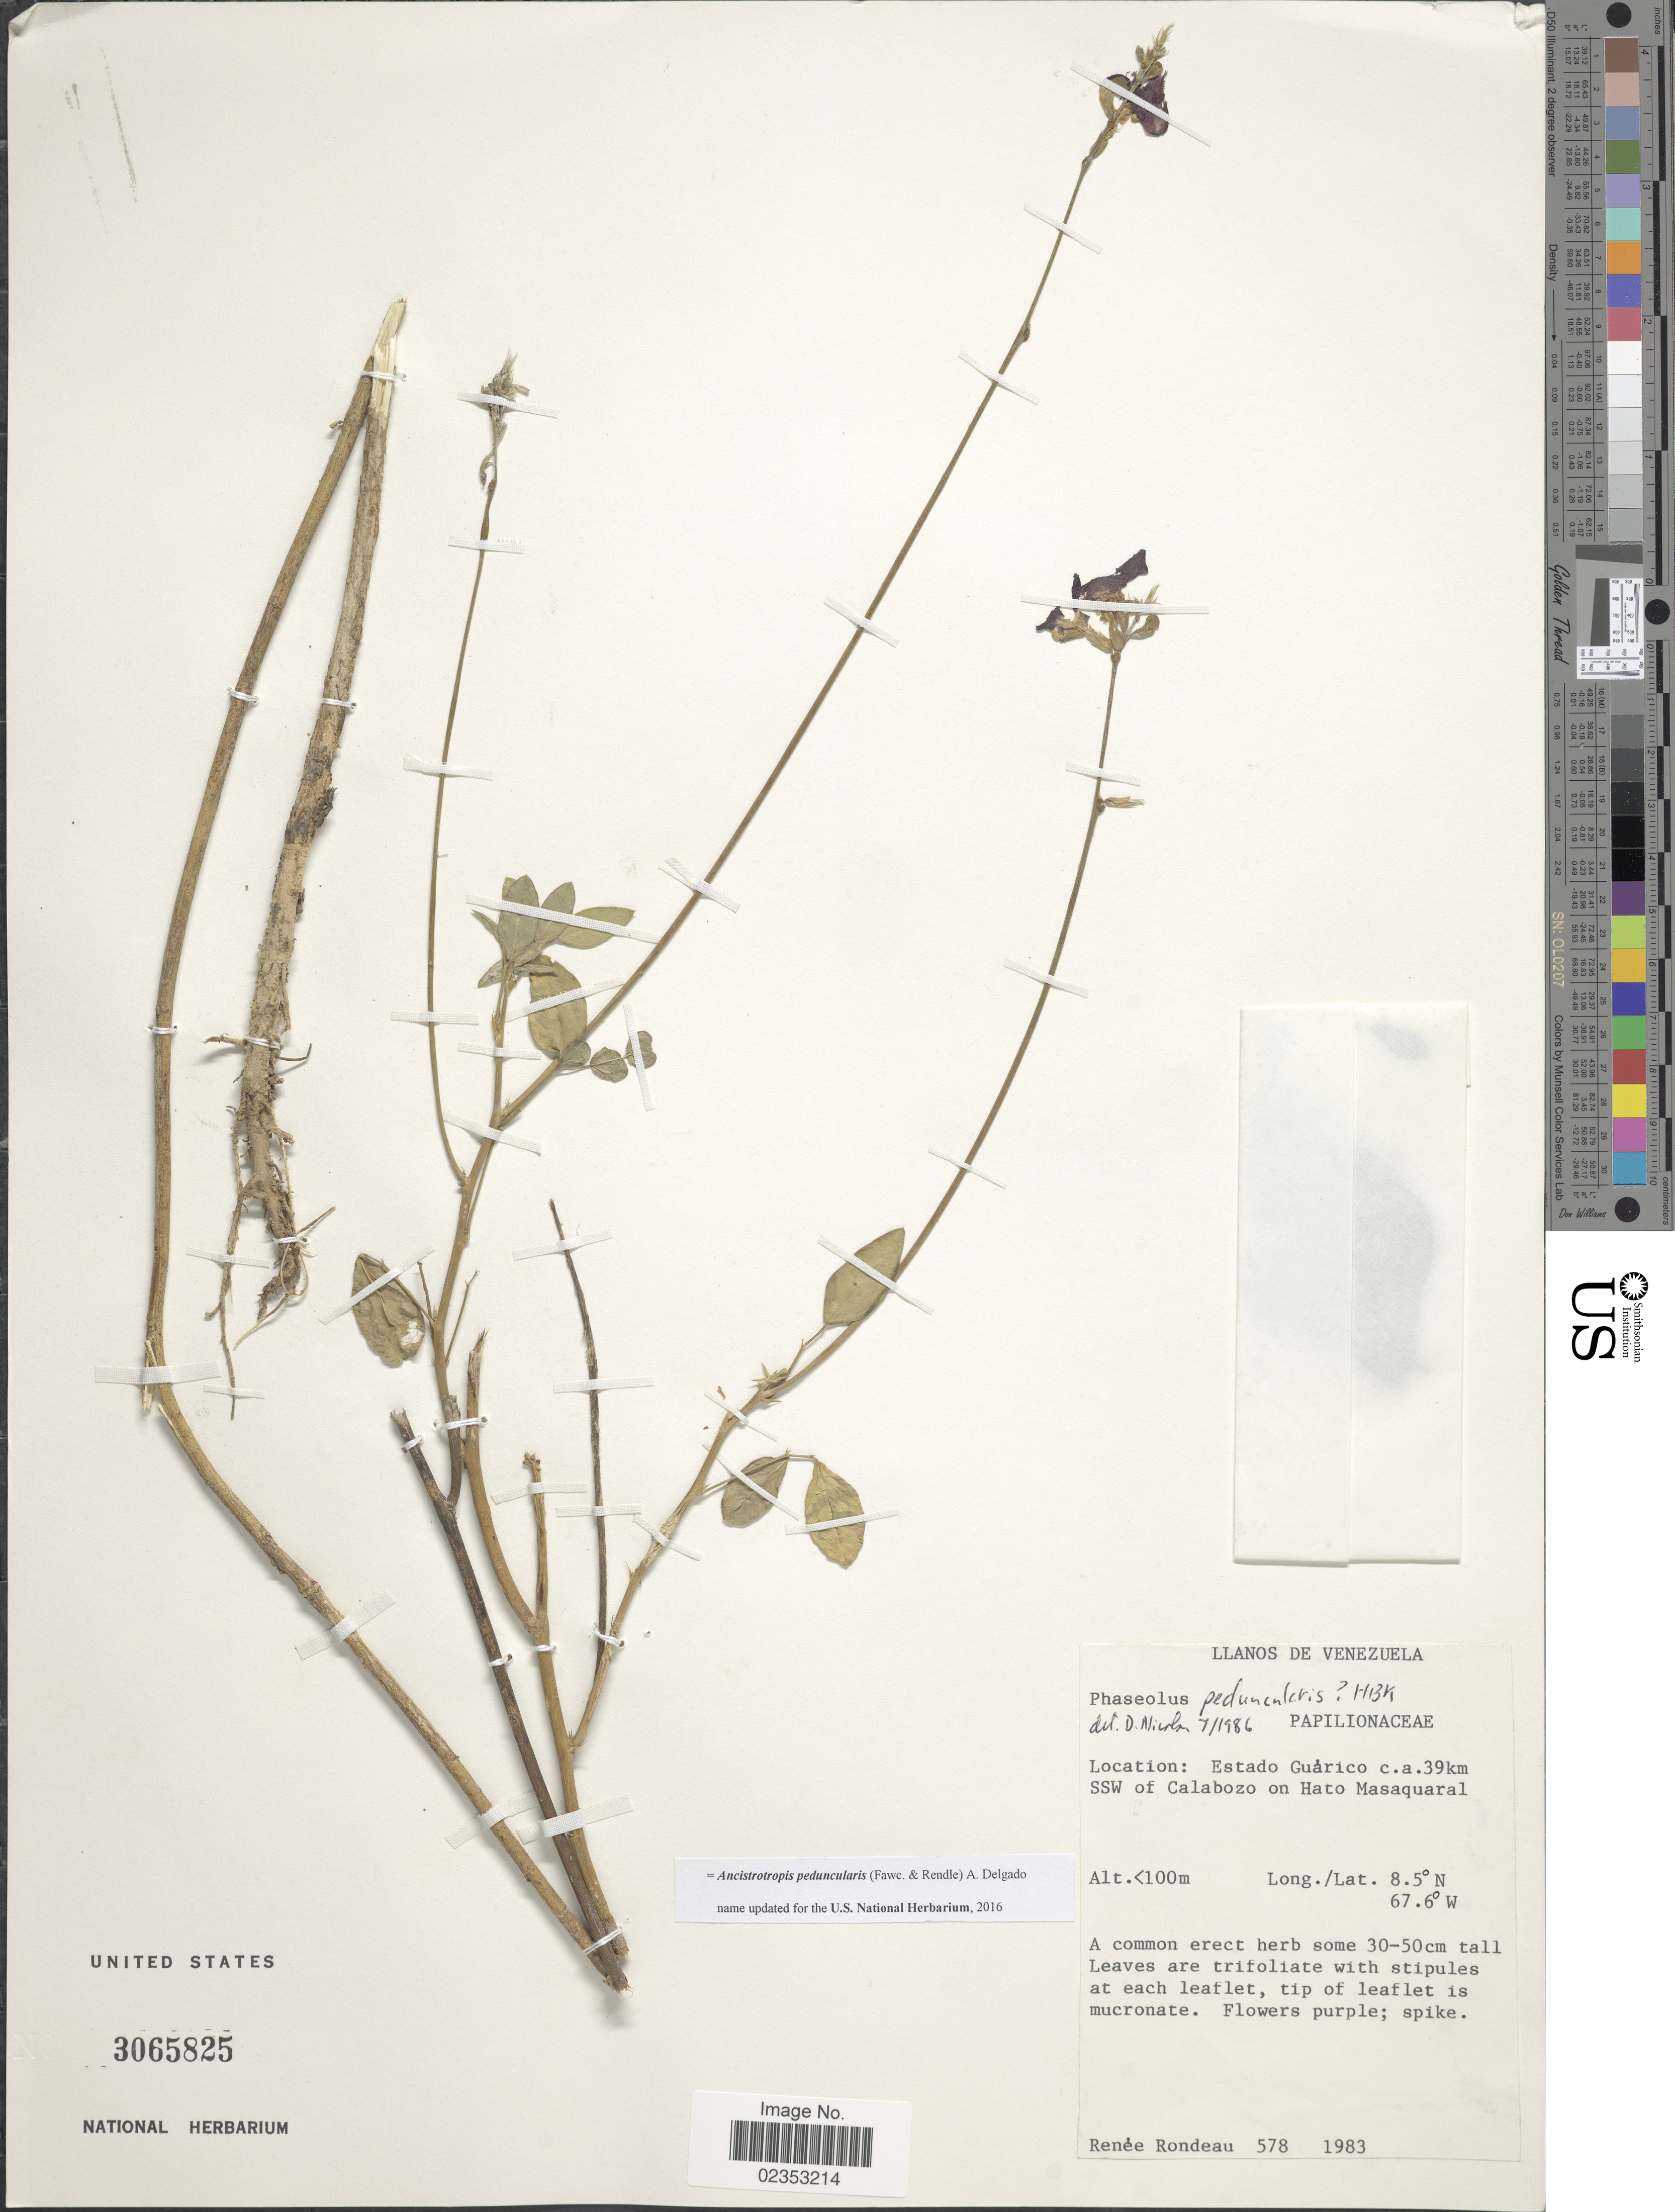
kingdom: Plantae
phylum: Tracheophyta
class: Magnoliopsida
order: Fabales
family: Fabaceae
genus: Ancistrotropis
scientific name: Ancistrotropis peduncularis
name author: (Fawc. & Rendle) A. Delgado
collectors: R. Rondeau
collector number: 578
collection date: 1983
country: Venezuela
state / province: Guárico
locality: C.a. 39km SSW of Calabozo on Hato Masaquaral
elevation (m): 100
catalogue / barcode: US 3065825